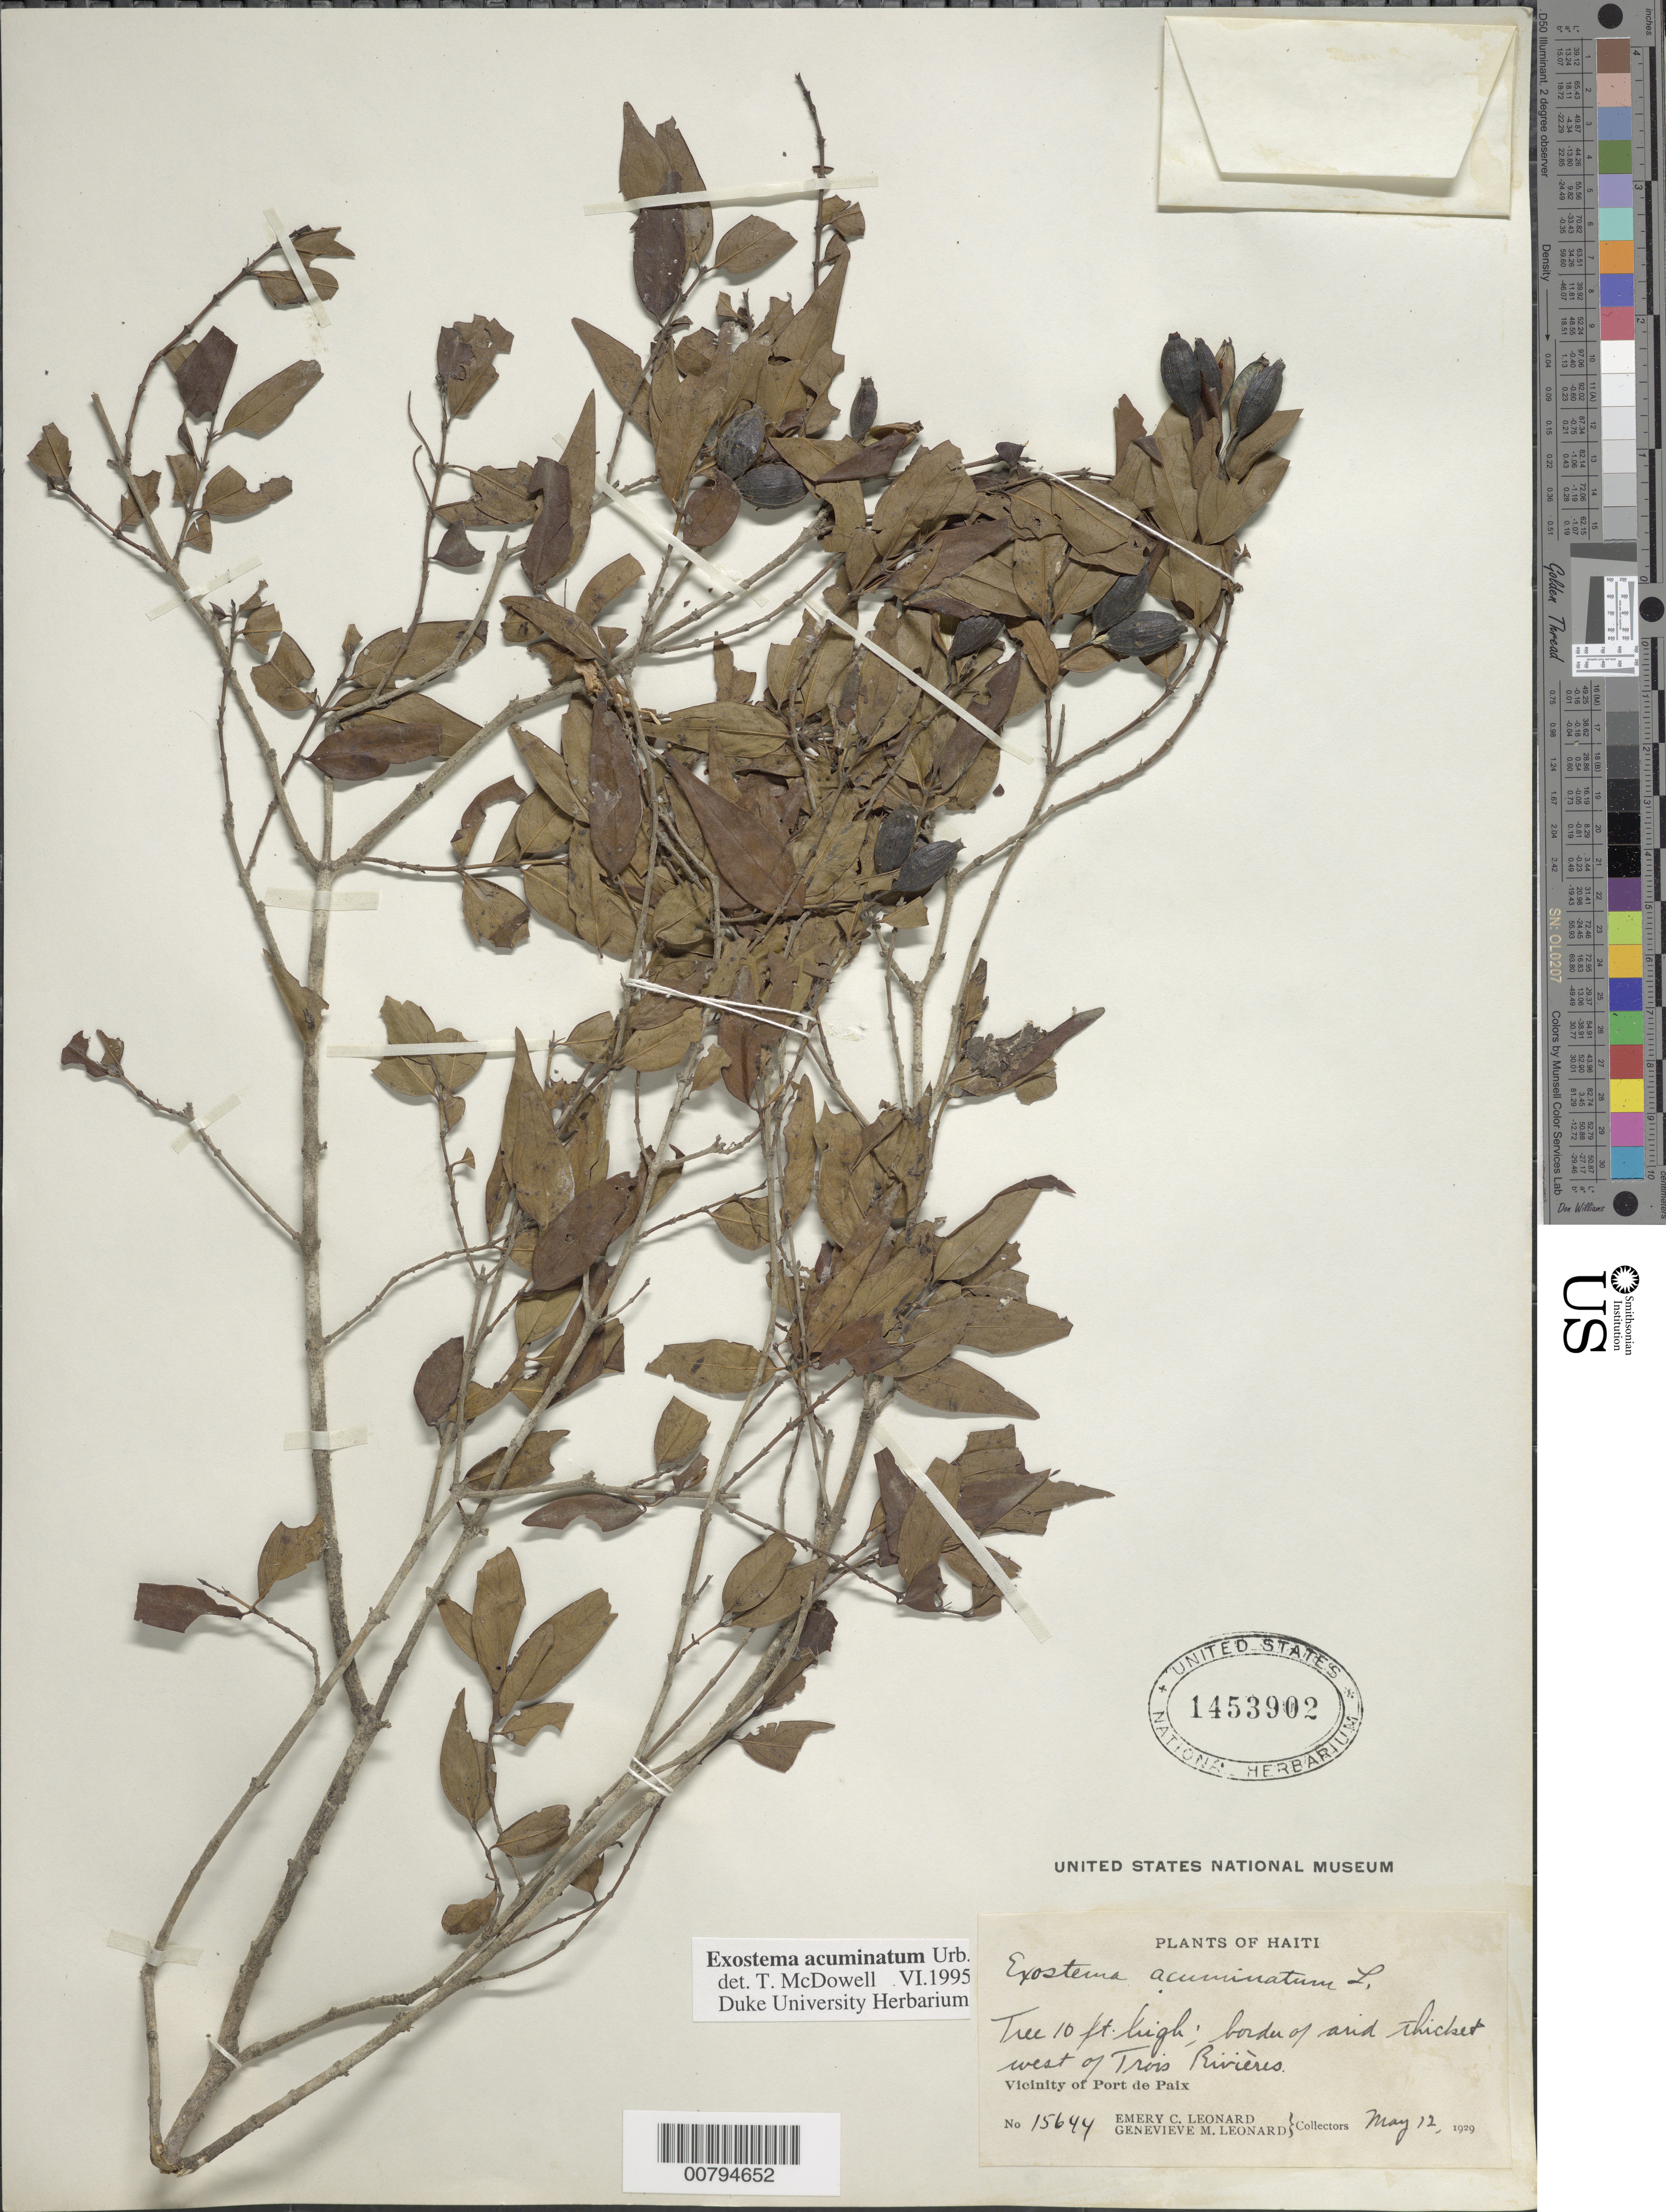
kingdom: Plantae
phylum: Tracheophyta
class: Magnoliopsida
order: Gentianales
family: Rubiaceae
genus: Exostema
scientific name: Exostema acuminatum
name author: Urb.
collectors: E. C. Leonard & G. M. Leonard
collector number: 15644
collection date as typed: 12 May 1929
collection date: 1929-05-12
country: Haiti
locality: West of Trois Rivières. Vicinity of Port de Paix.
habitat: Border of arid thicket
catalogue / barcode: US 1453902